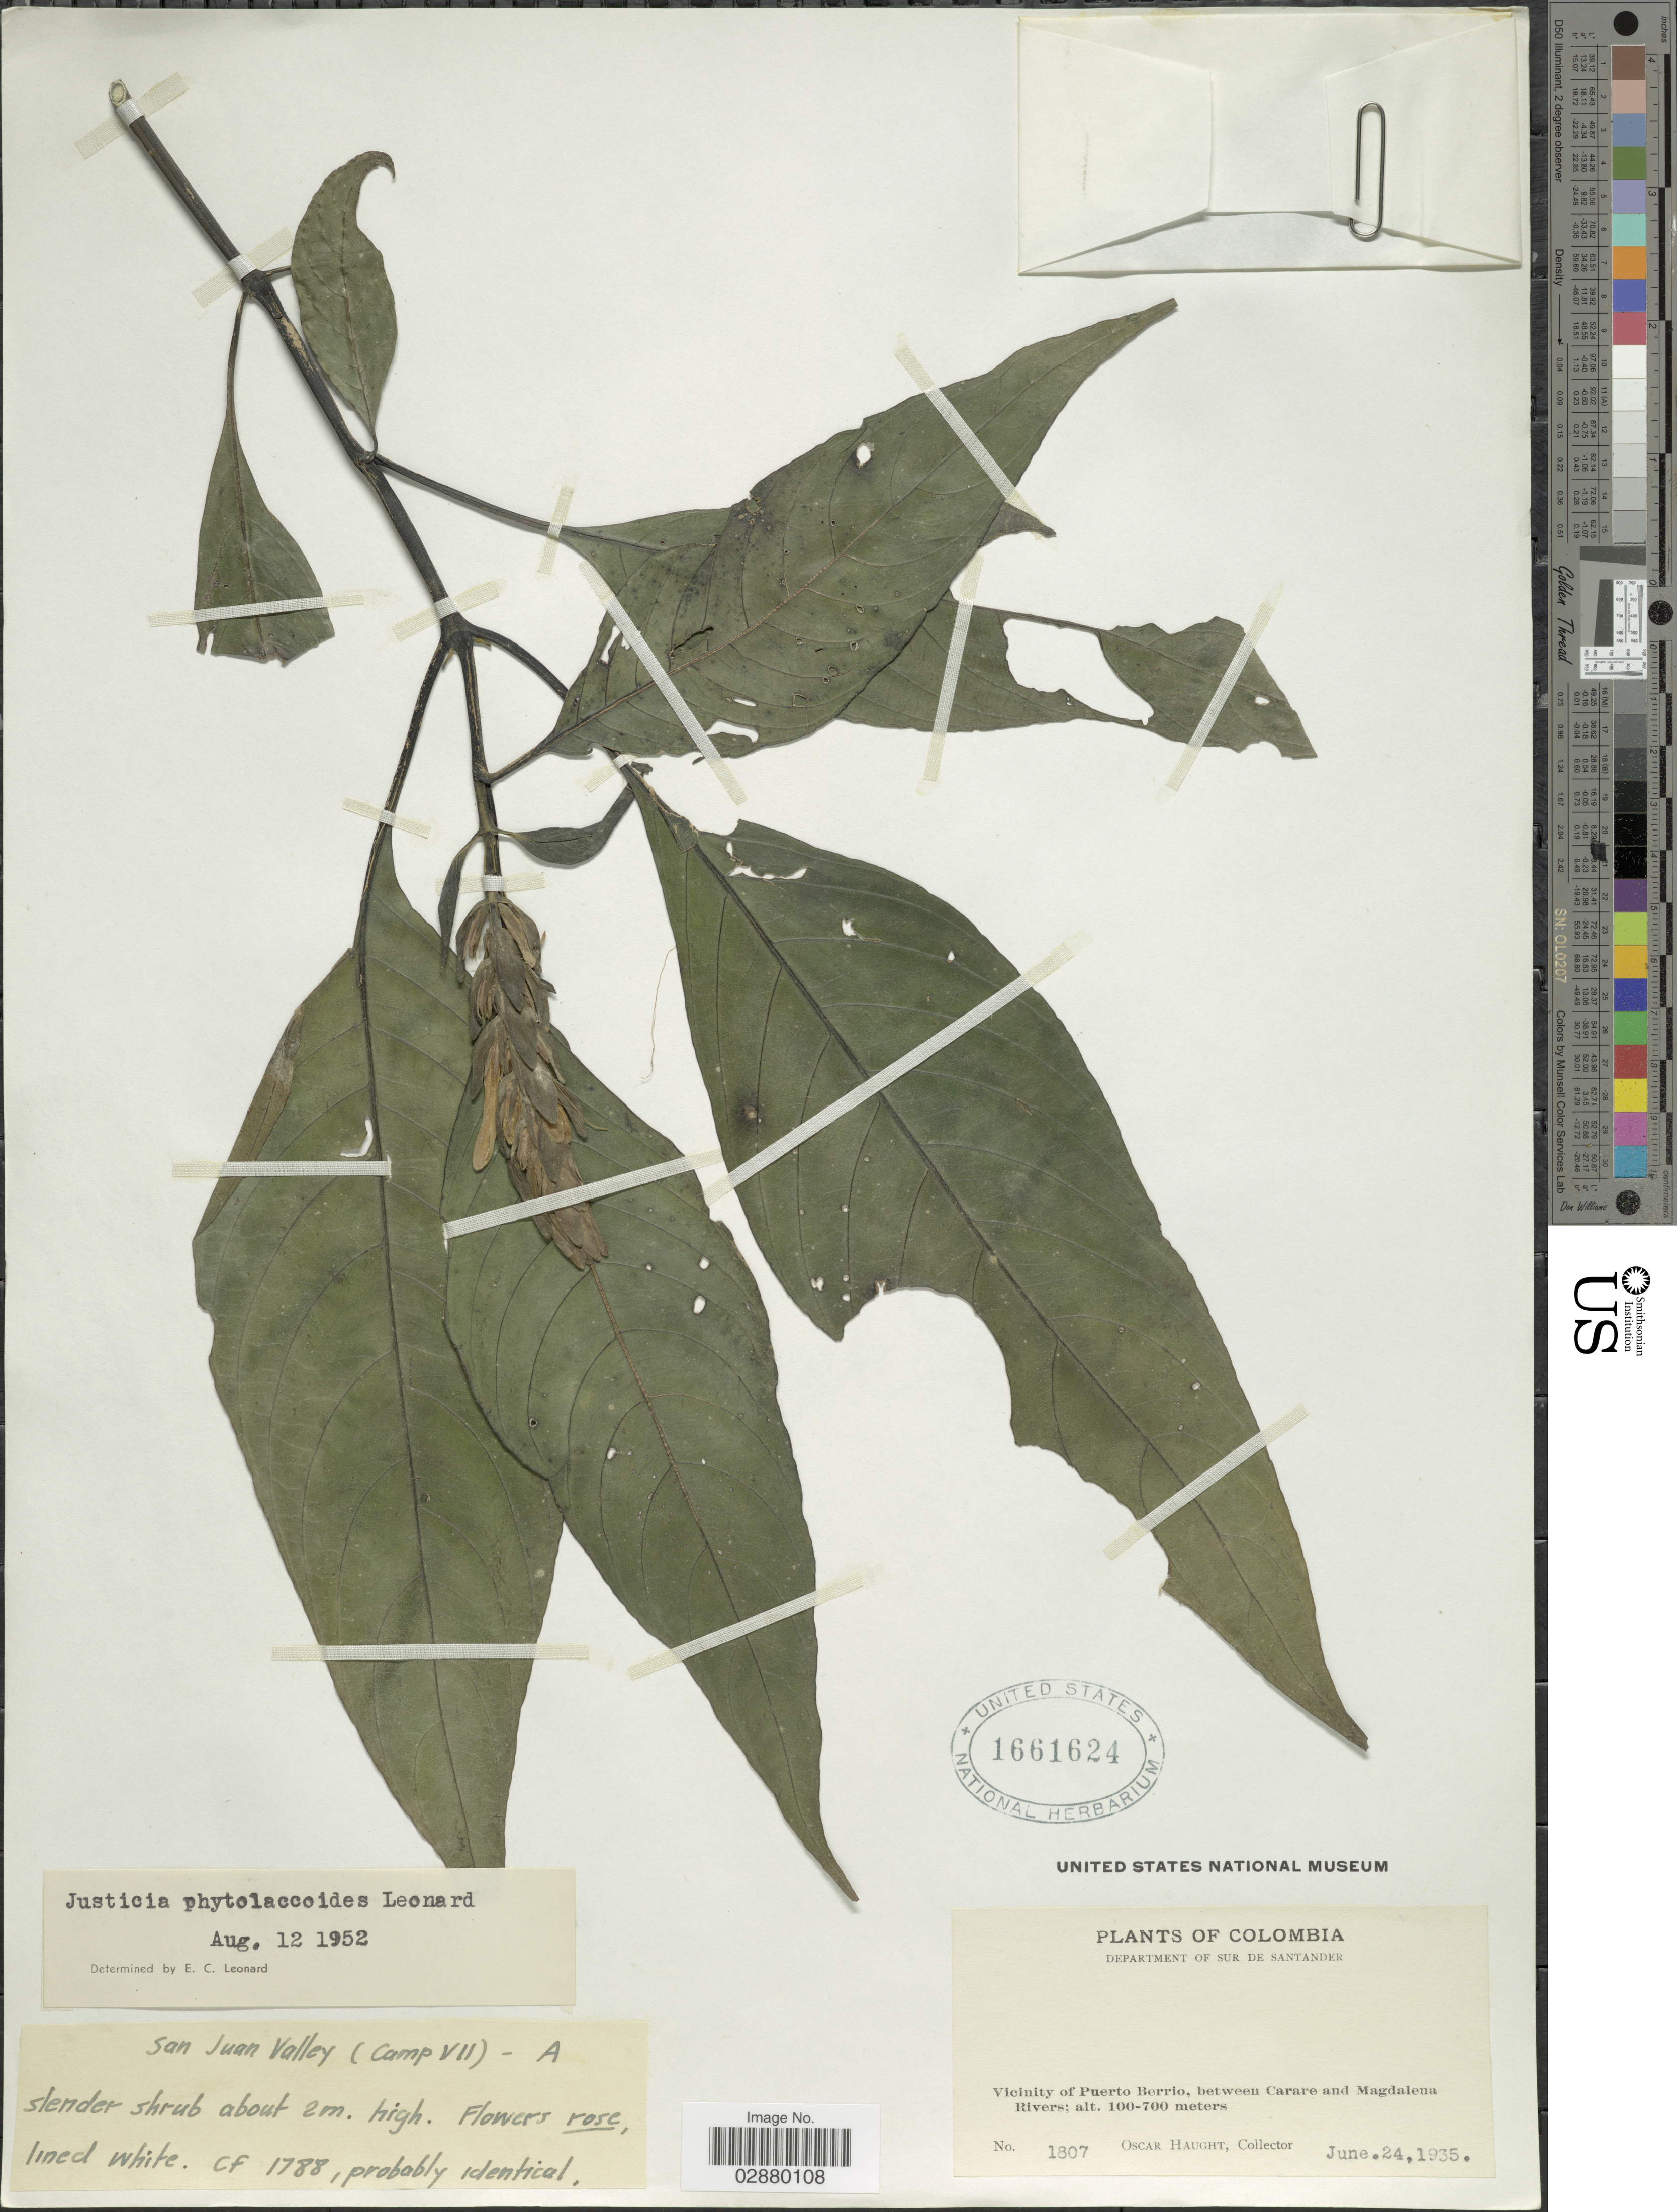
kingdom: Plantae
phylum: Tracheophyta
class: Magnoliopsida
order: Lamiales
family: Acanthaceae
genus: Justicia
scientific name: Justicia phytolaccoides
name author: Leonard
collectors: O. Haught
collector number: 1807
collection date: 1935-06-24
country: Colombia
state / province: Santander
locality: Department of Sur de Santander. Vicinity of Puerto Berrio, between Carare and Magdalena Rivers. San Juan Valley (Campo VII).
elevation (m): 100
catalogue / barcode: US 1661624